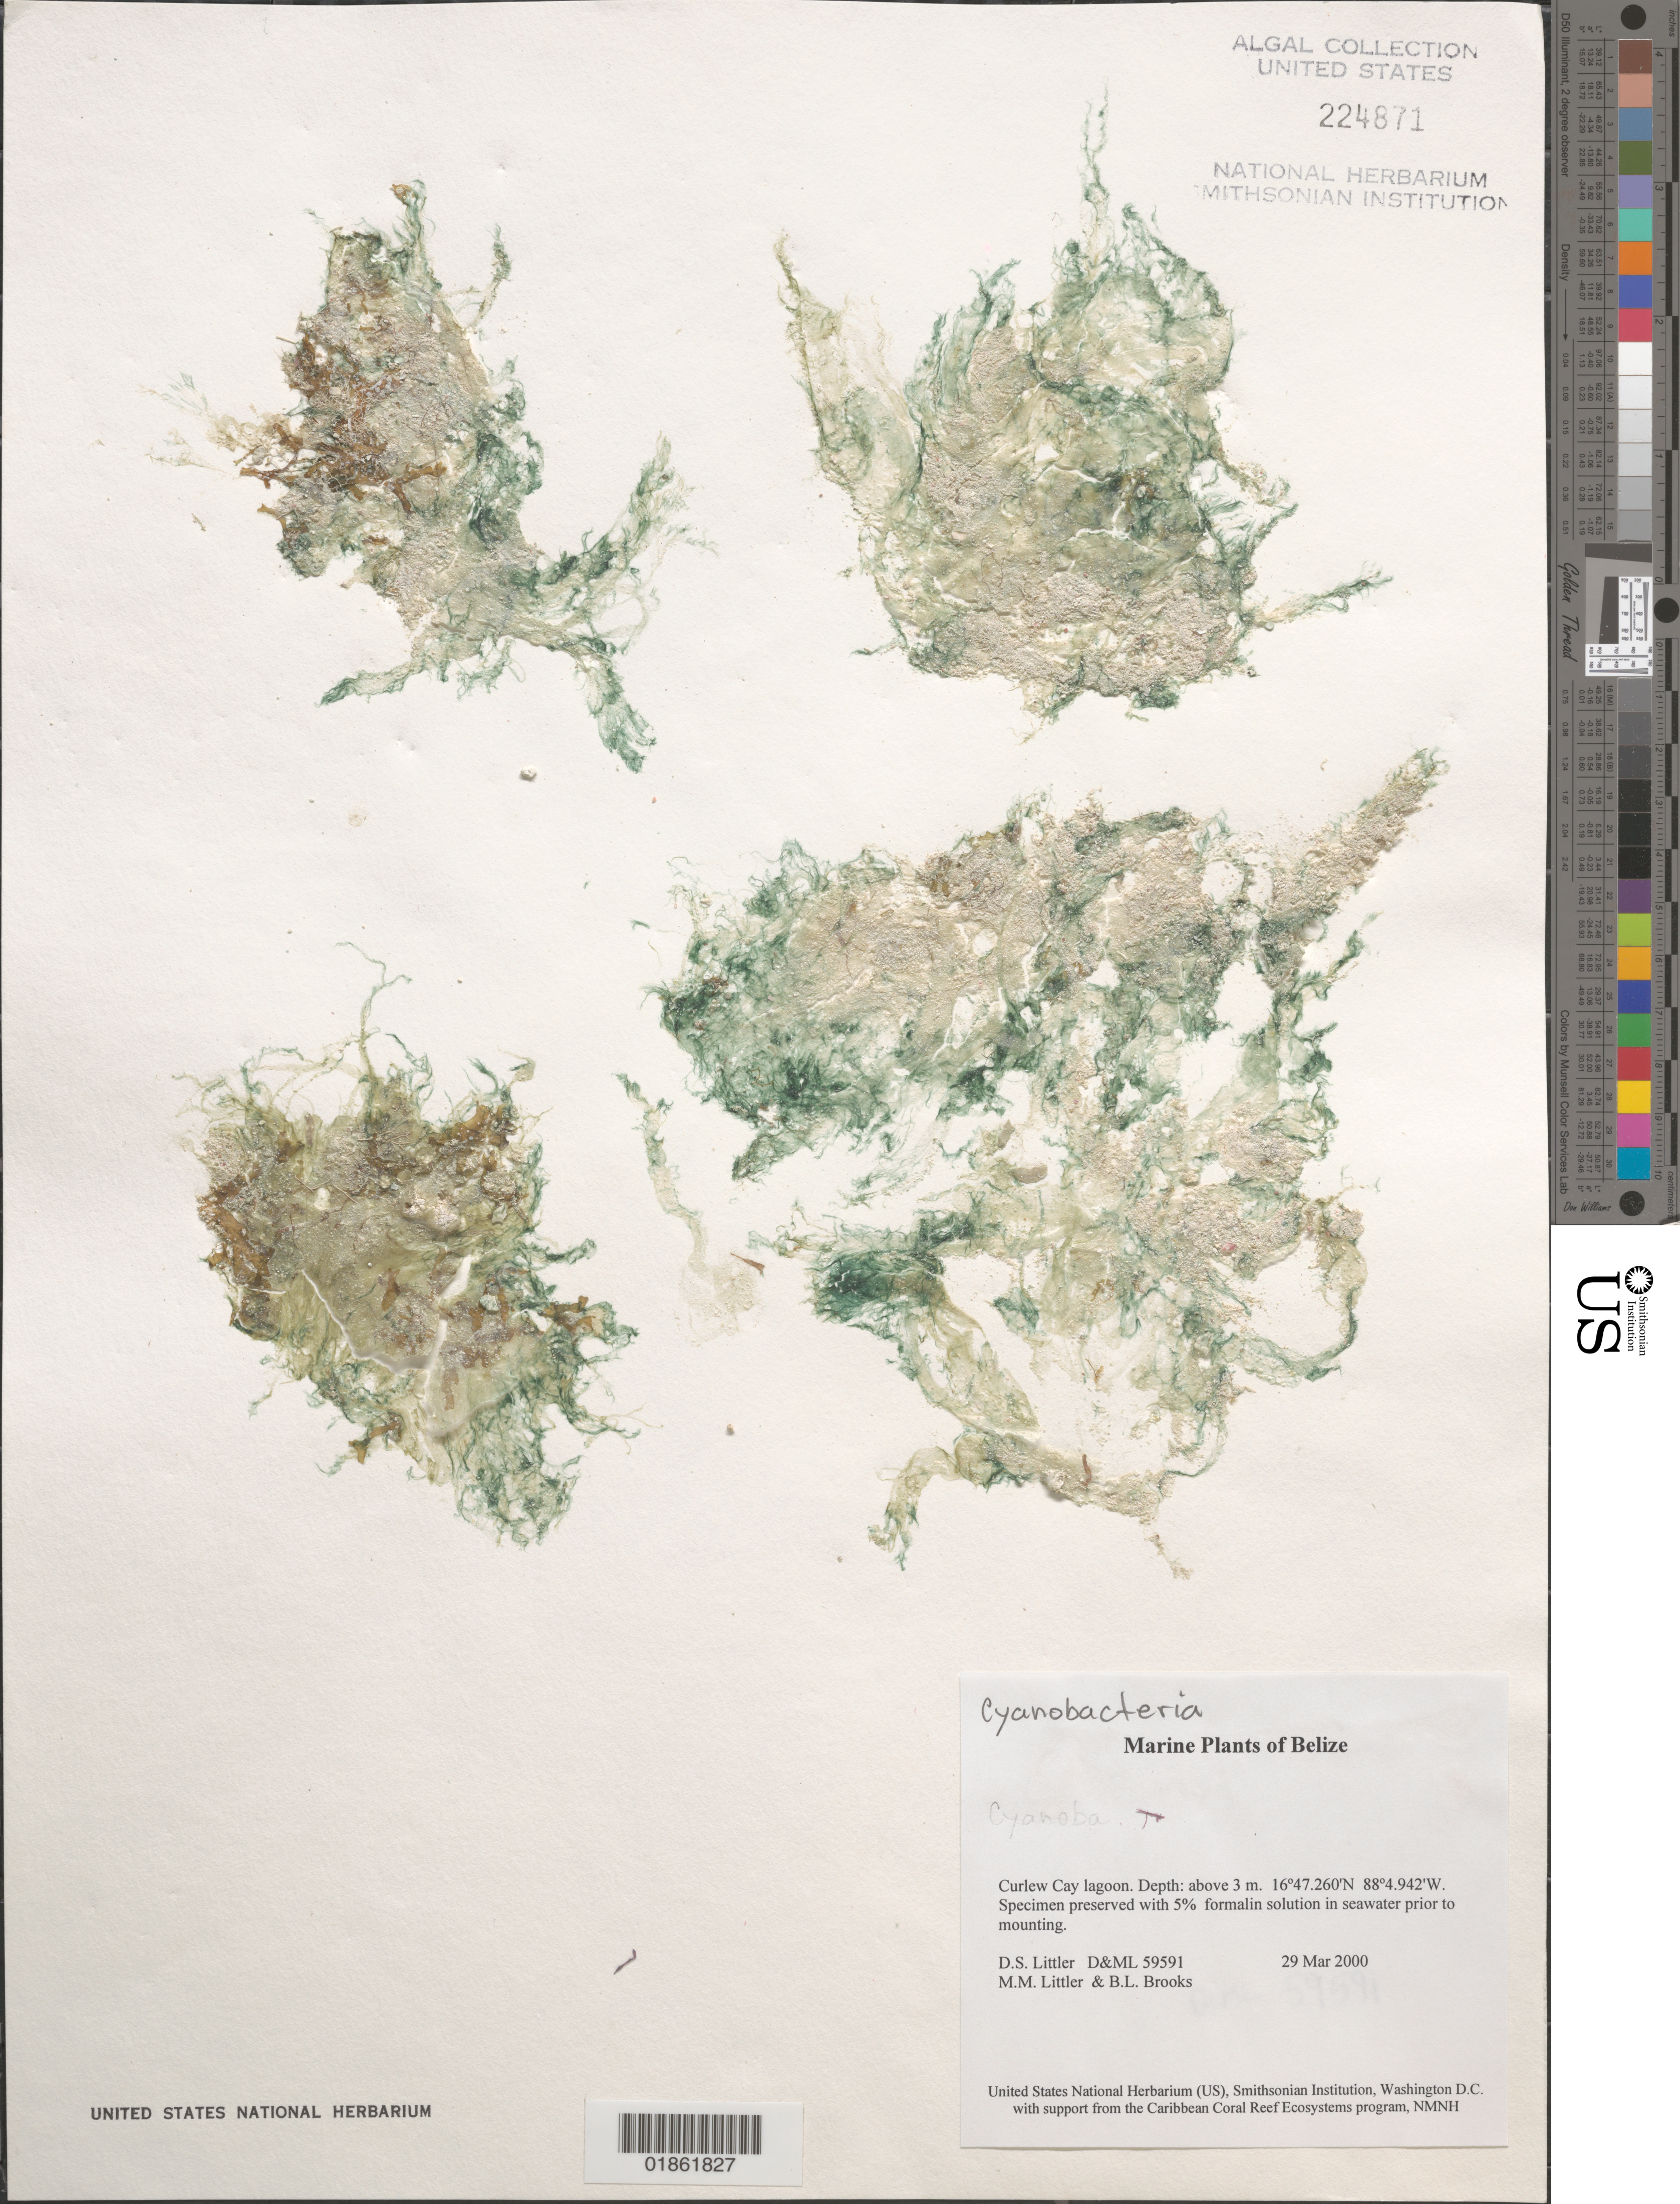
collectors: D. S. Littler & M. M. Littler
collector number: D&ML 59591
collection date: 2000-03-29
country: Belize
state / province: Stann Creek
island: Curlew Cay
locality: Curlew Cay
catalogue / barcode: US 224871